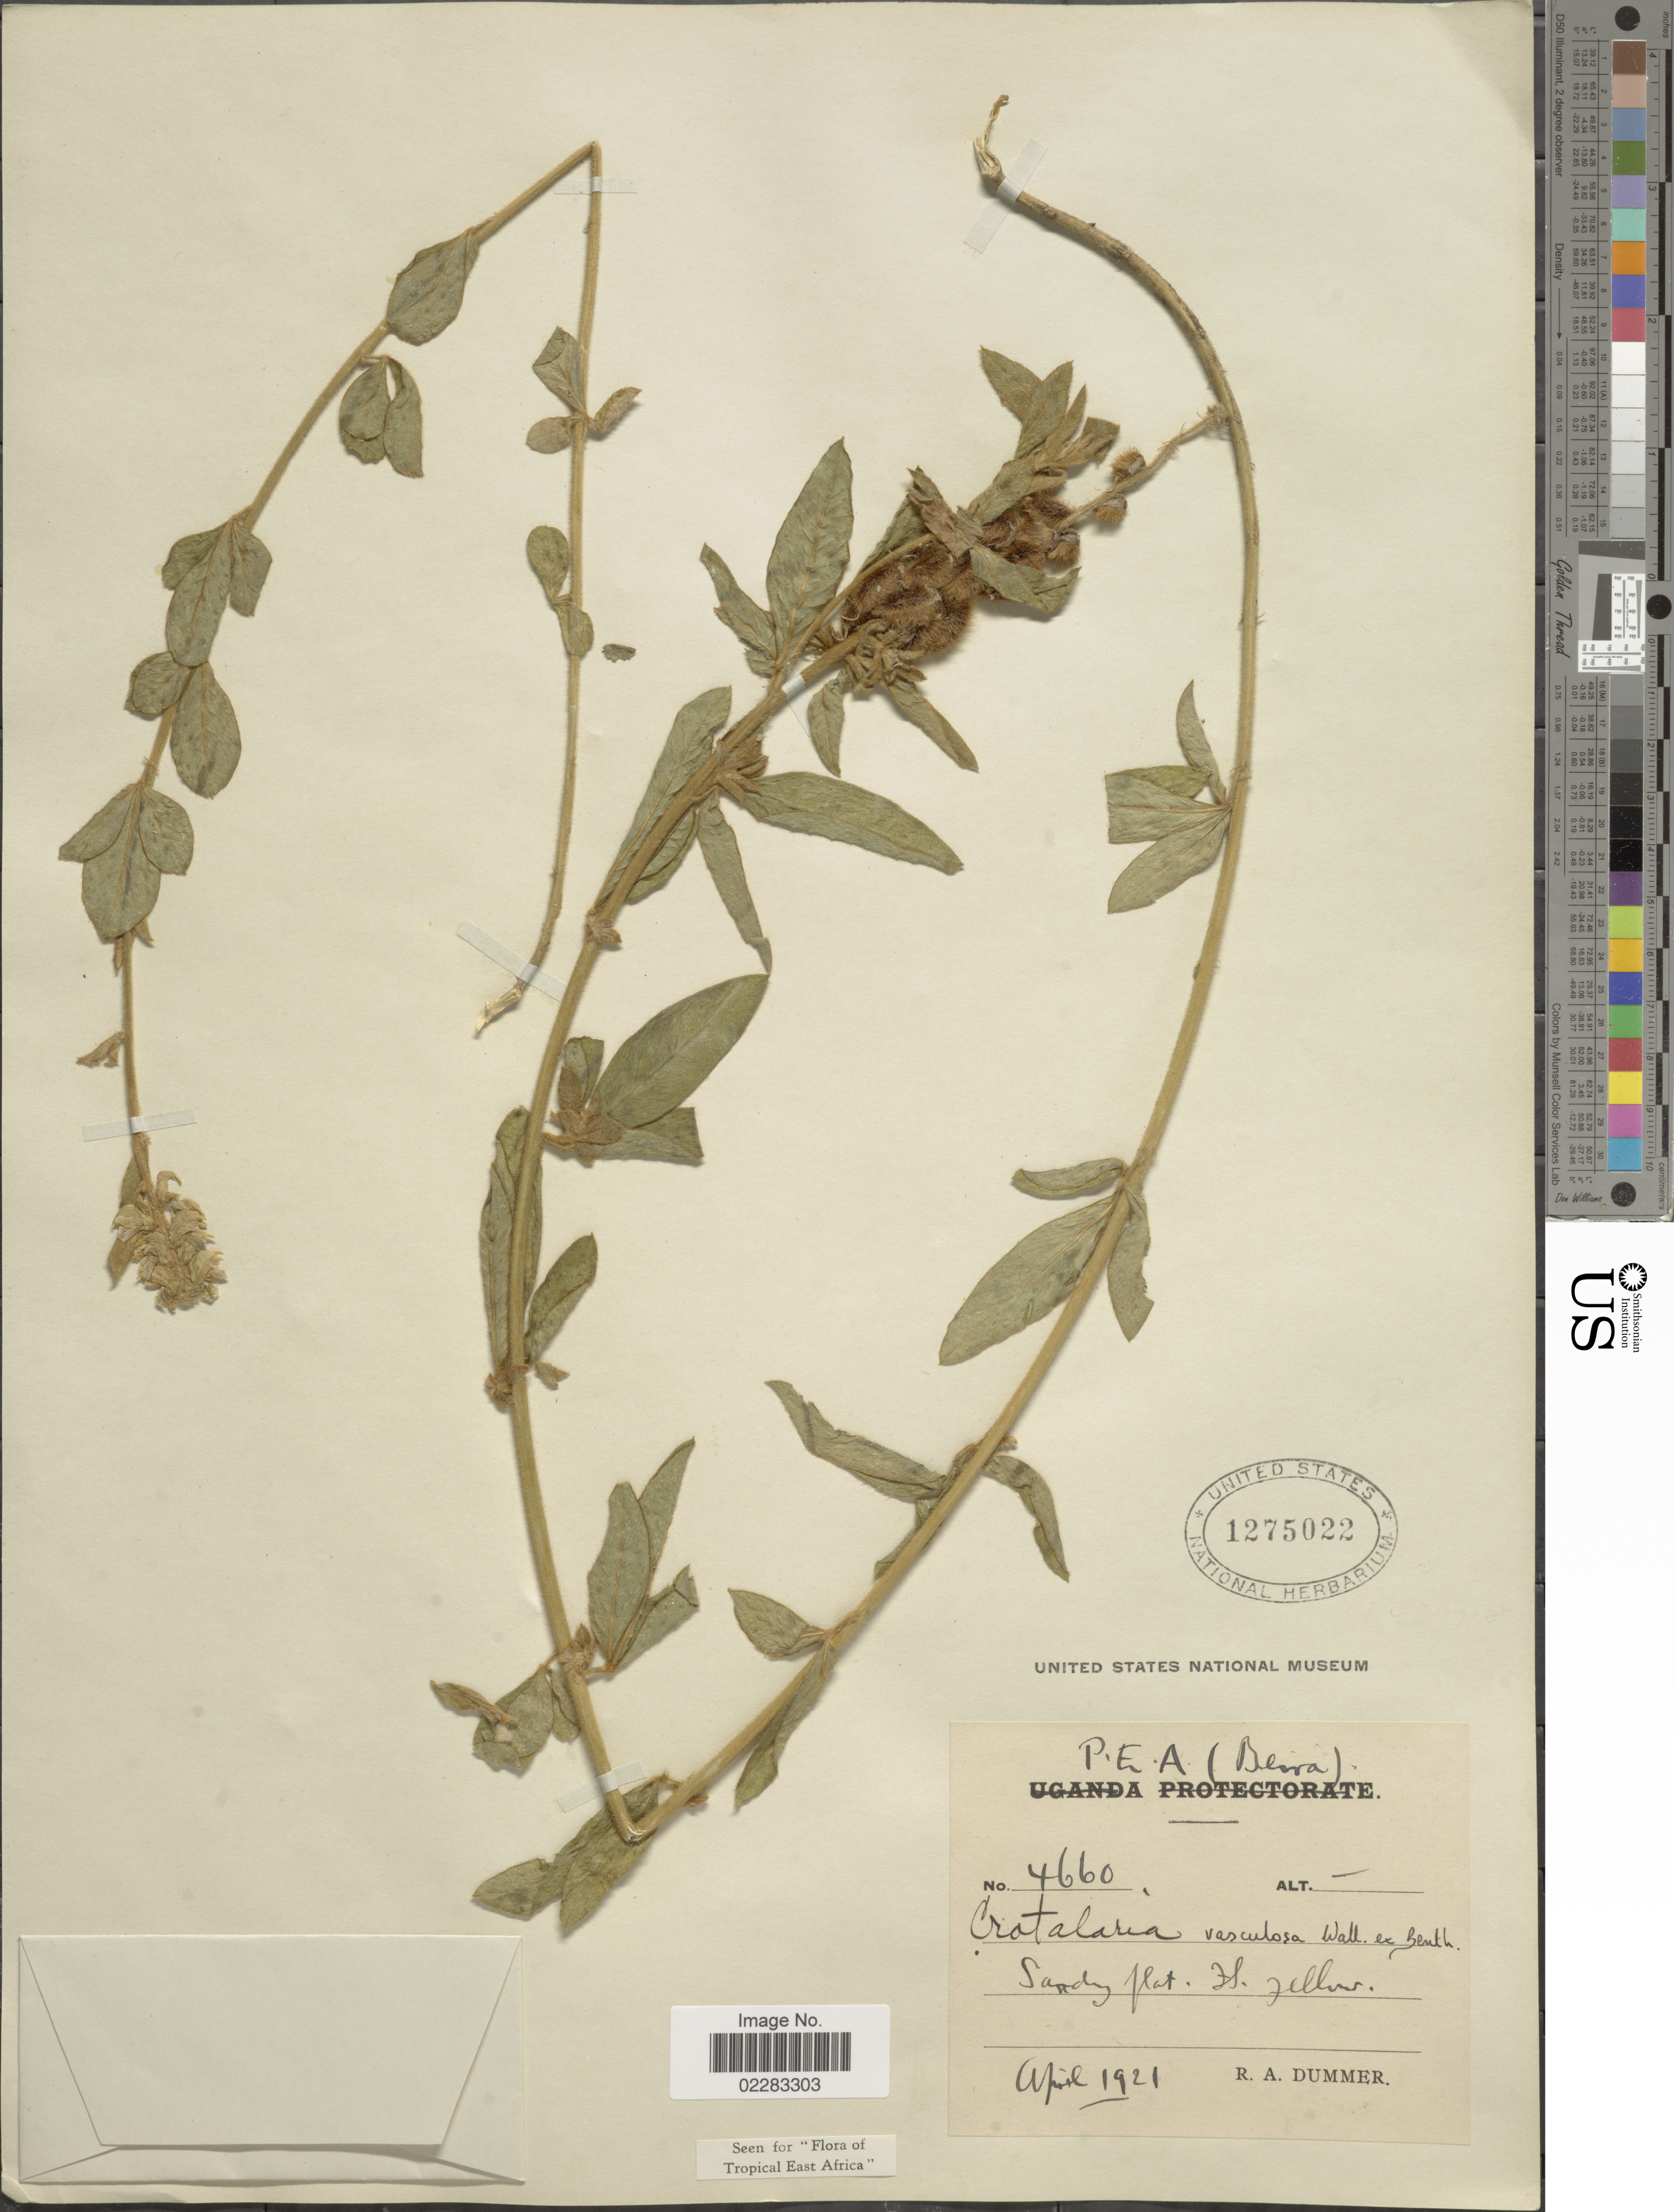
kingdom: Plantae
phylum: Tracheophyta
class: Magnoliopsida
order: Fabales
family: Fabaceae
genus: Crotalaria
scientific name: Crotalaria vasculosa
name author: Benth.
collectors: R. Dümmer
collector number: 4660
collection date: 1921-04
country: Mozambique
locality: P.E.A. (Beira)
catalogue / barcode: US 1275022